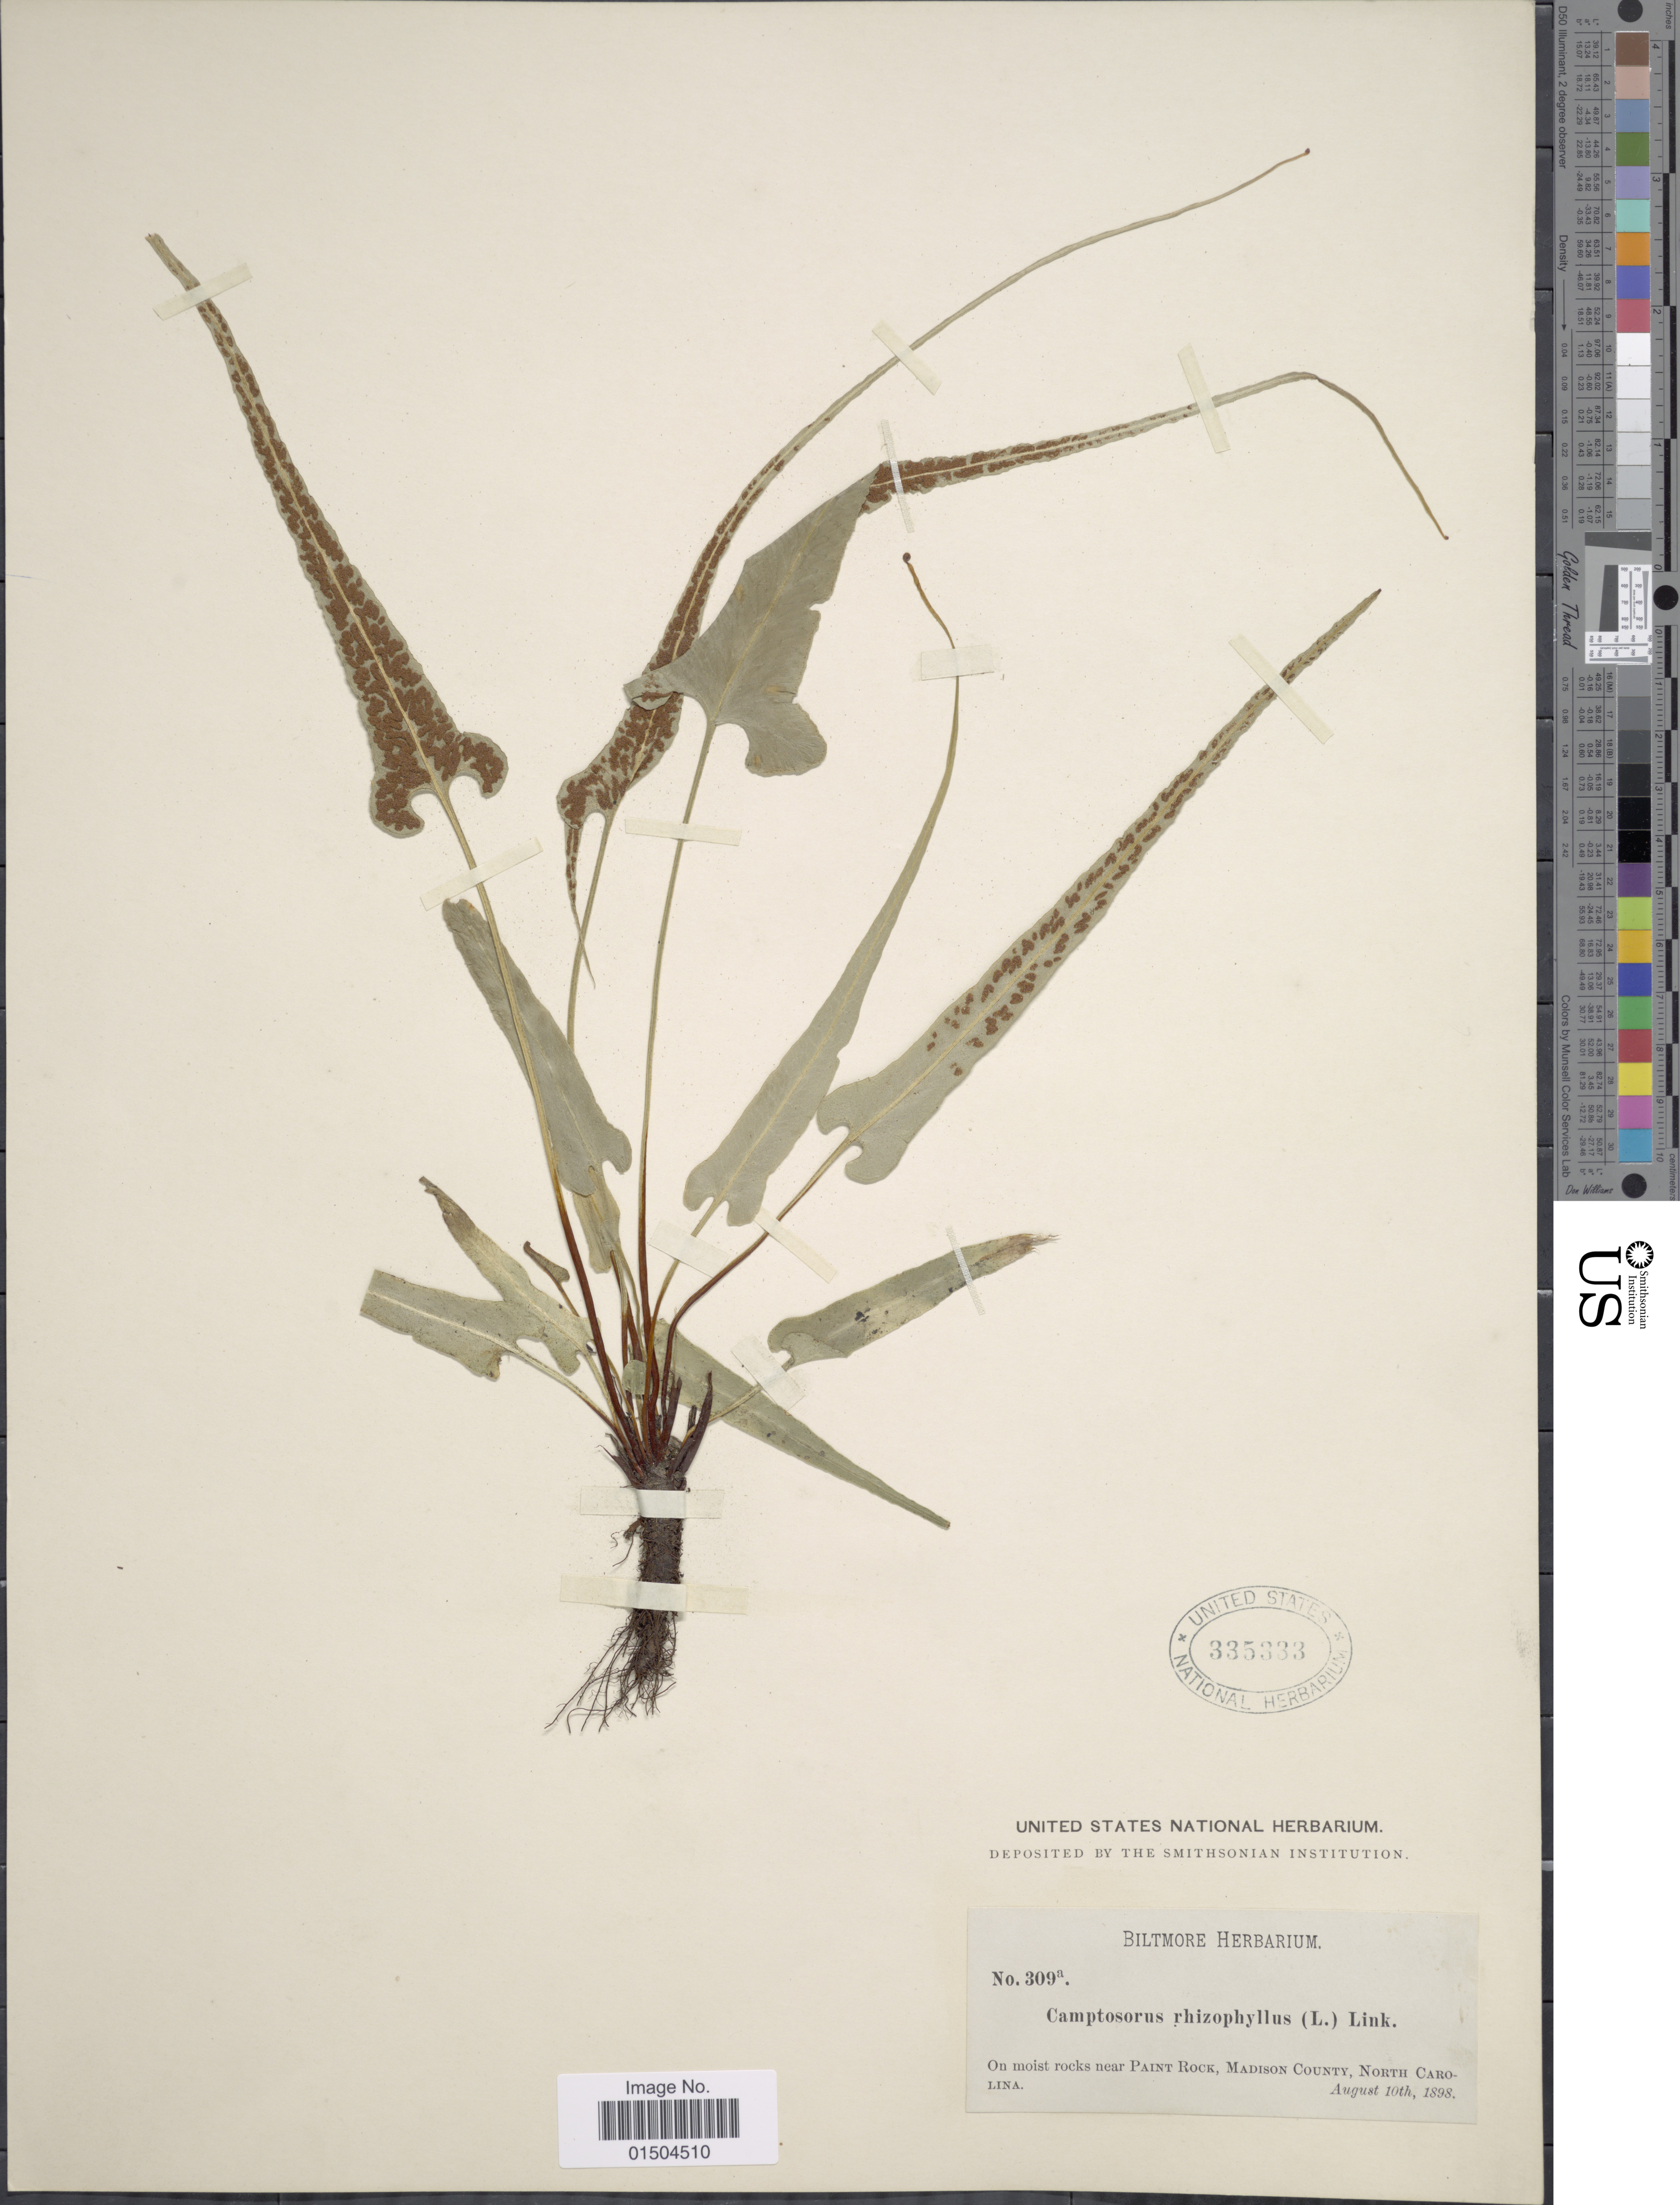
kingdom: Plantae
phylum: Tracheophyta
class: Polypodiopsida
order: Polypodiales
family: Aspleniaceae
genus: Asplenium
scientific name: Asplenium rhizophyllum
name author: L.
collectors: ex herb. Biltmore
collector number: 309a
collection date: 1898-08-10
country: United States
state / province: North Carolina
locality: On moist rocks near Paint Rock, Madison County.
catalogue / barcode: US 335333